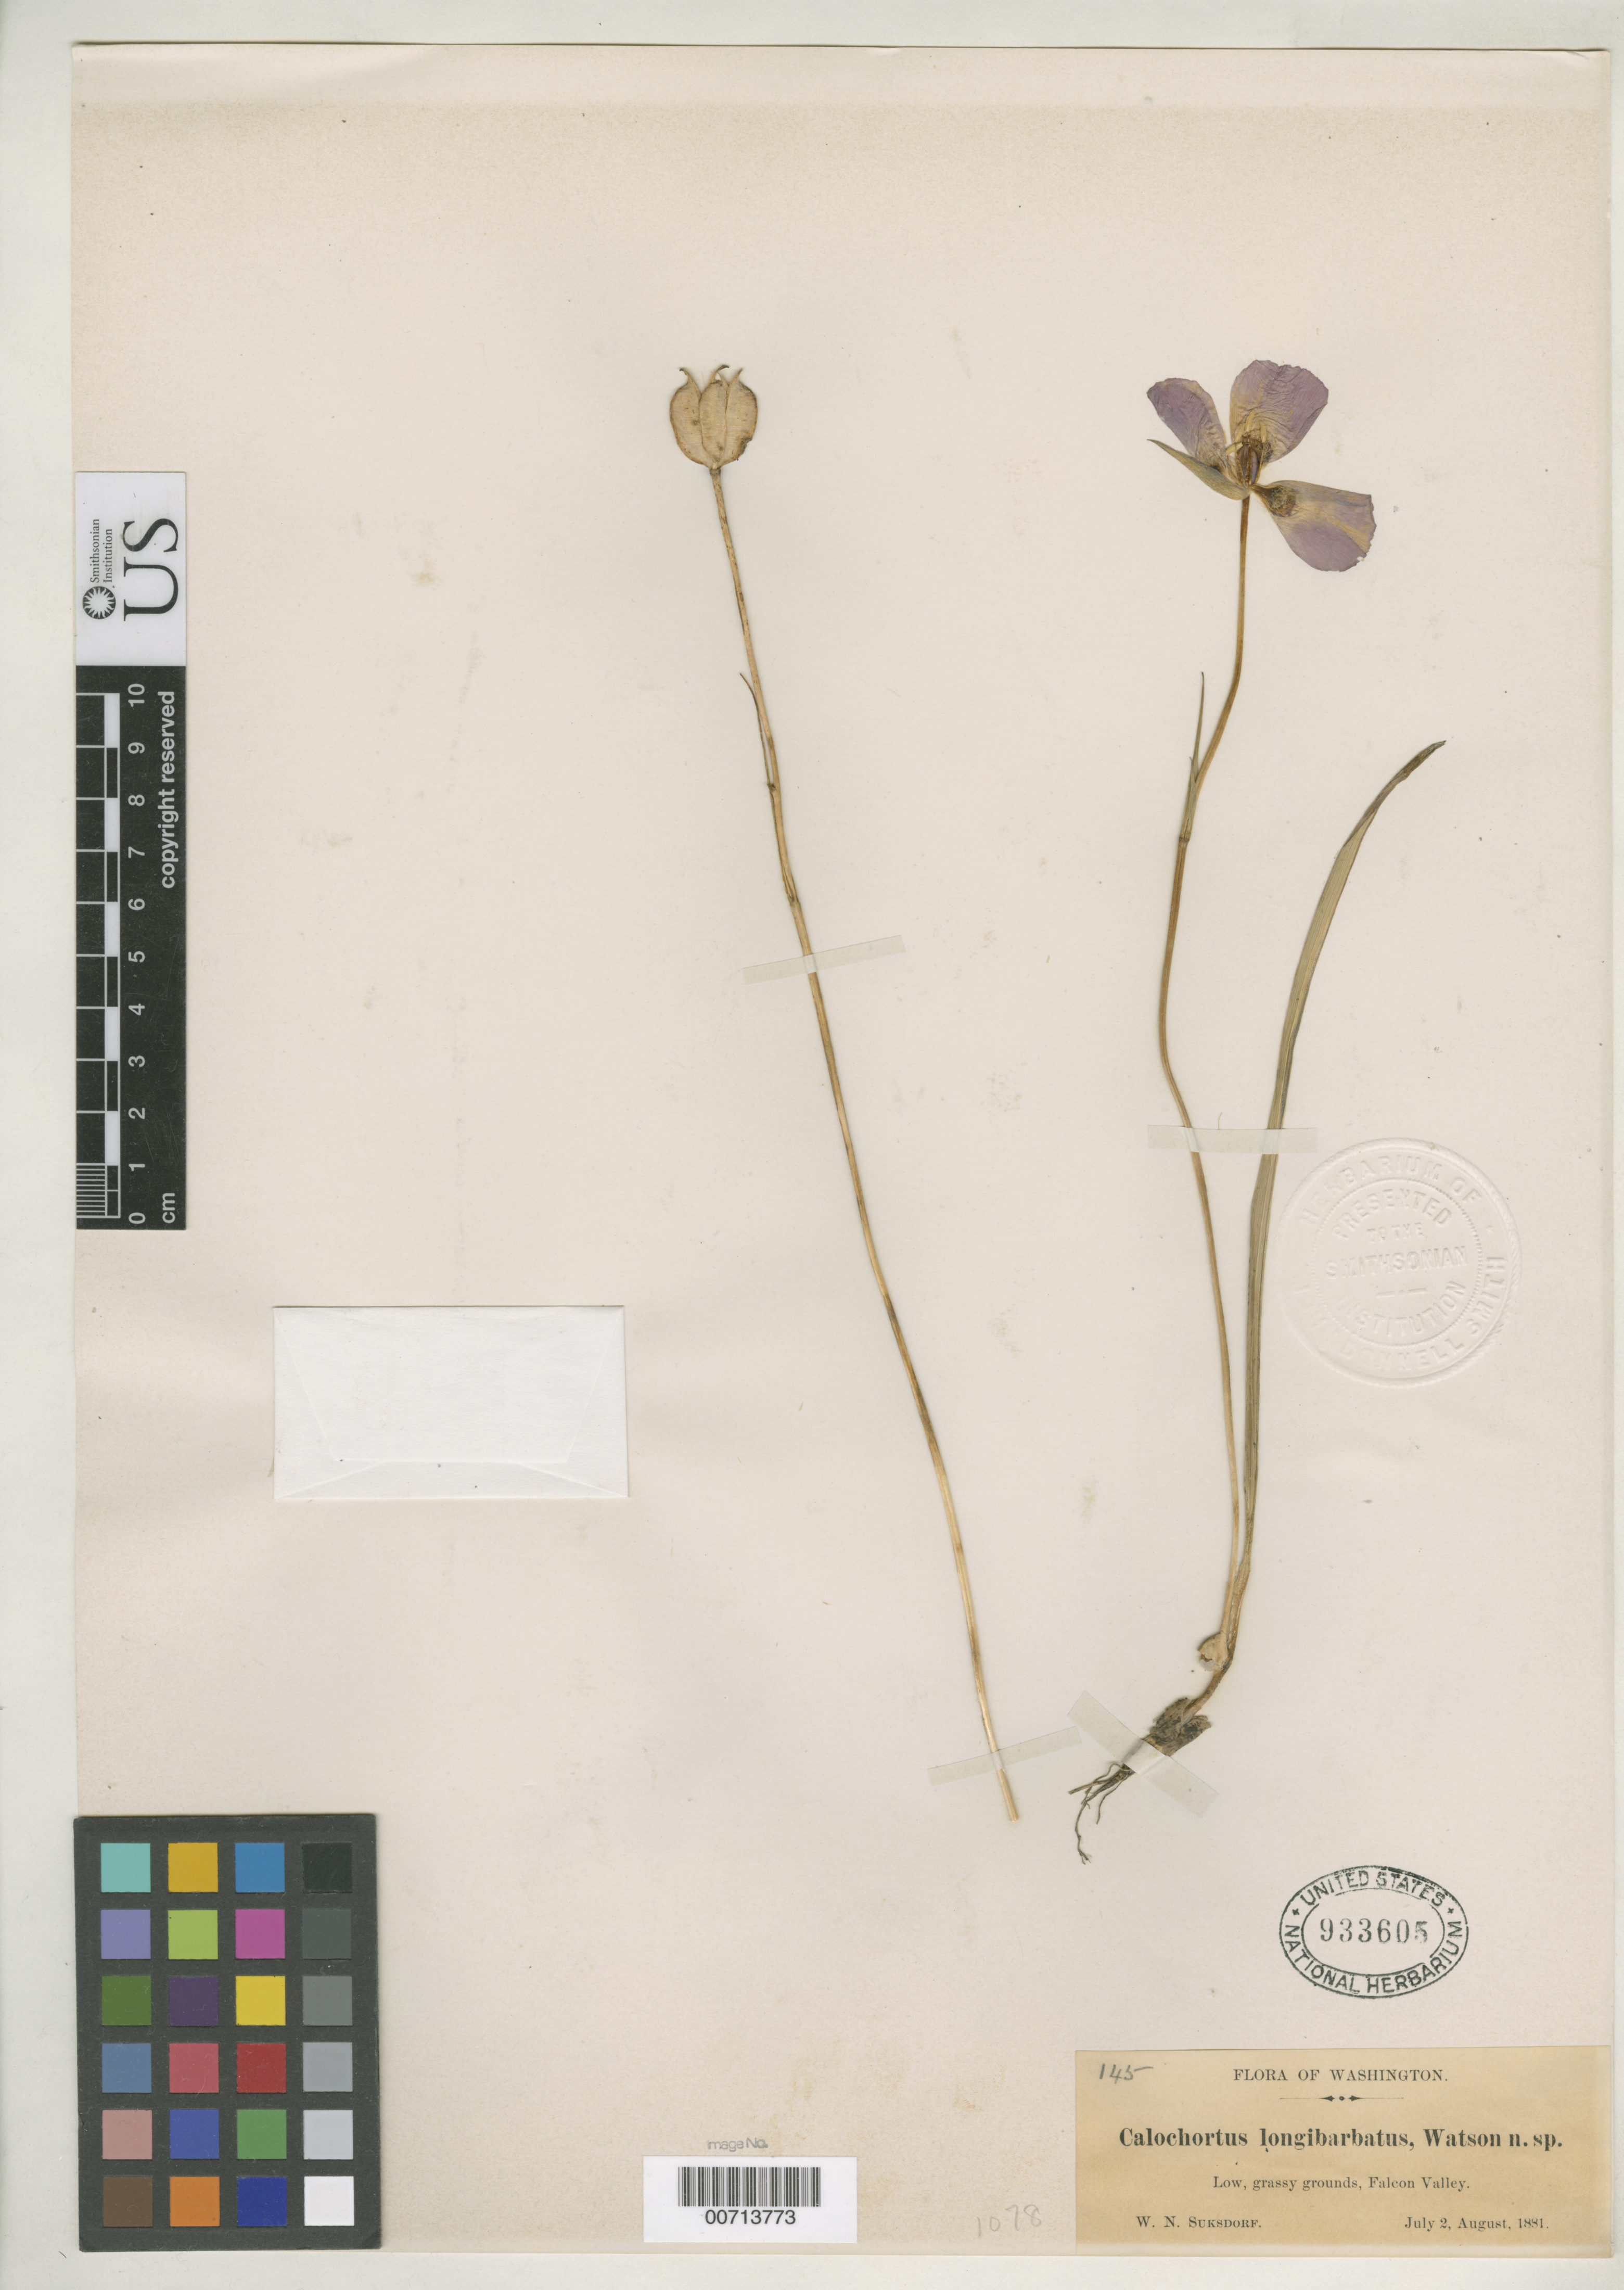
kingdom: Plantae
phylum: Tracheophyta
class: Liliopsida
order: Liliales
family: Liliaceae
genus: Calochortus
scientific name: Calochortus longebarbatus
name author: S. Watson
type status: Isotype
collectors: W. N. Suksdorf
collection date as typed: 02 Jul 1881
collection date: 1881-07-02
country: United States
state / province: Washington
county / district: Klickitat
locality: Falcon valley.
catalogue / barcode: US 933605